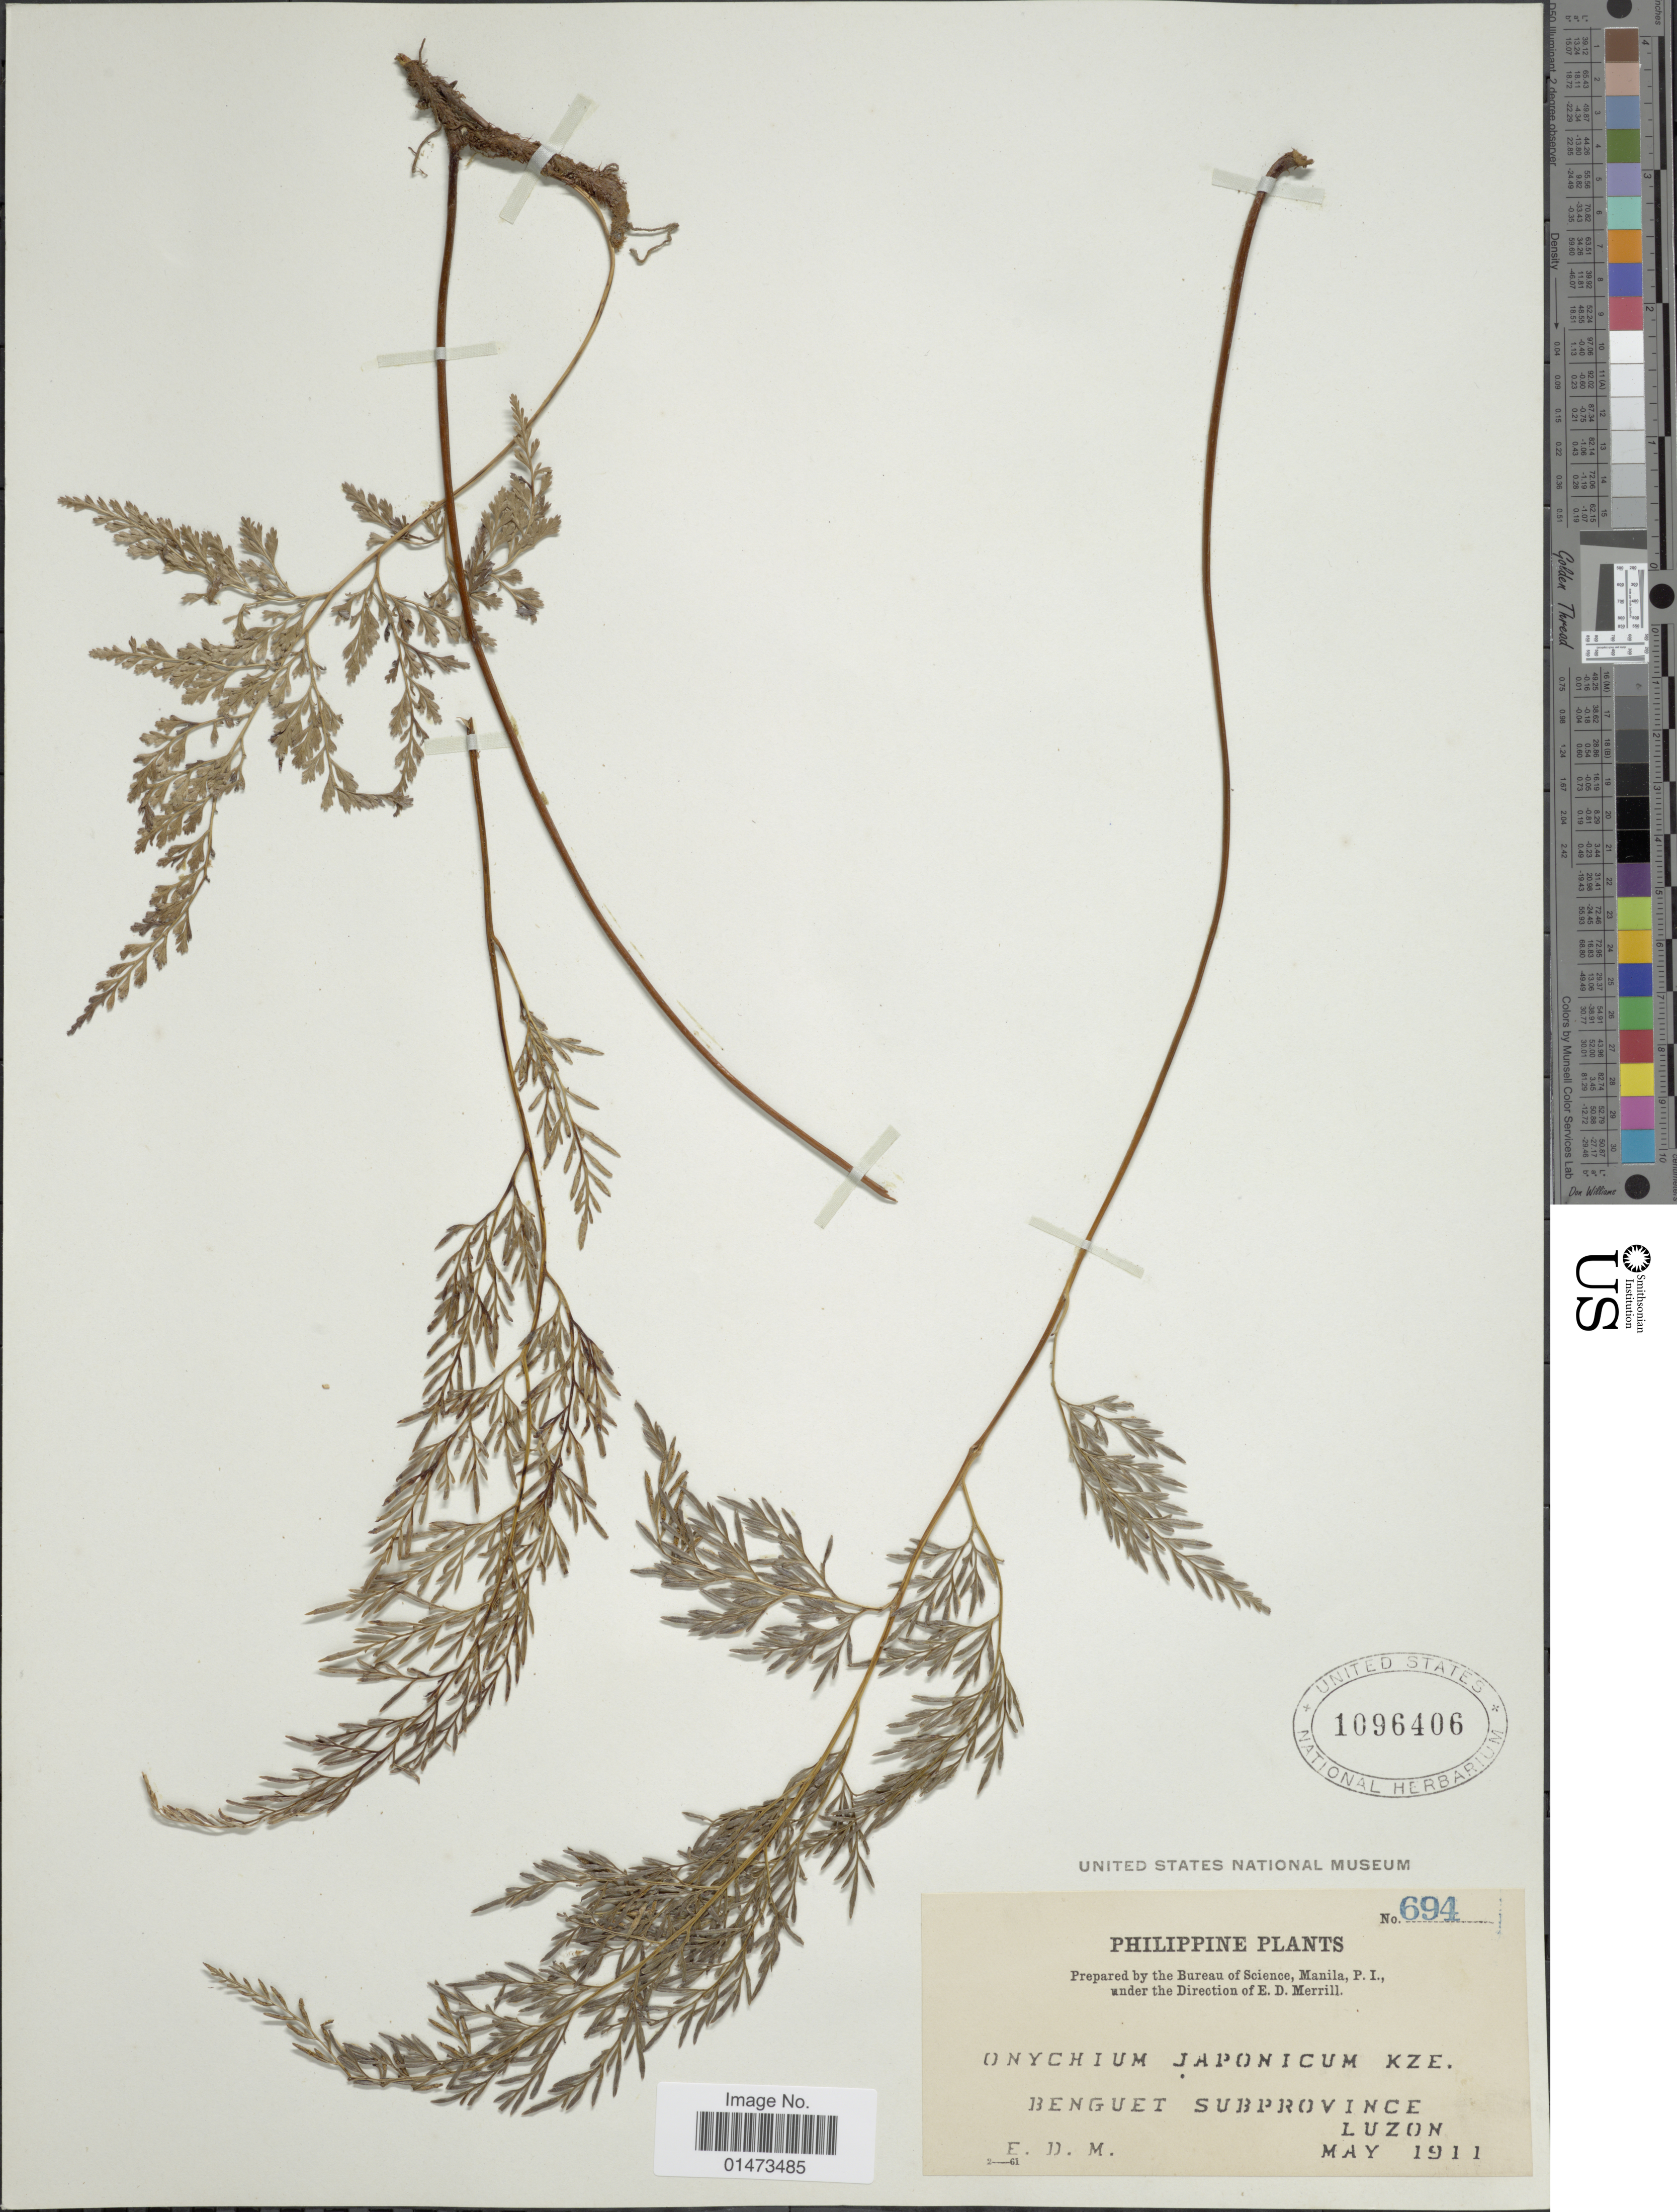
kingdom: Plantae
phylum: Tracheophyta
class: Polypodiopsida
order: Polypodiales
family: Pteridaceae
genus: Onychium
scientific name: Onychium japonicum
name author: (Thunb.) Kunze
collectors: E. D. Merrill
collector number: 694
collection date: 1911-05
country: Philippines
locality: Benguet subprovimce Luzon.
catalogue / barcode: US 1096406